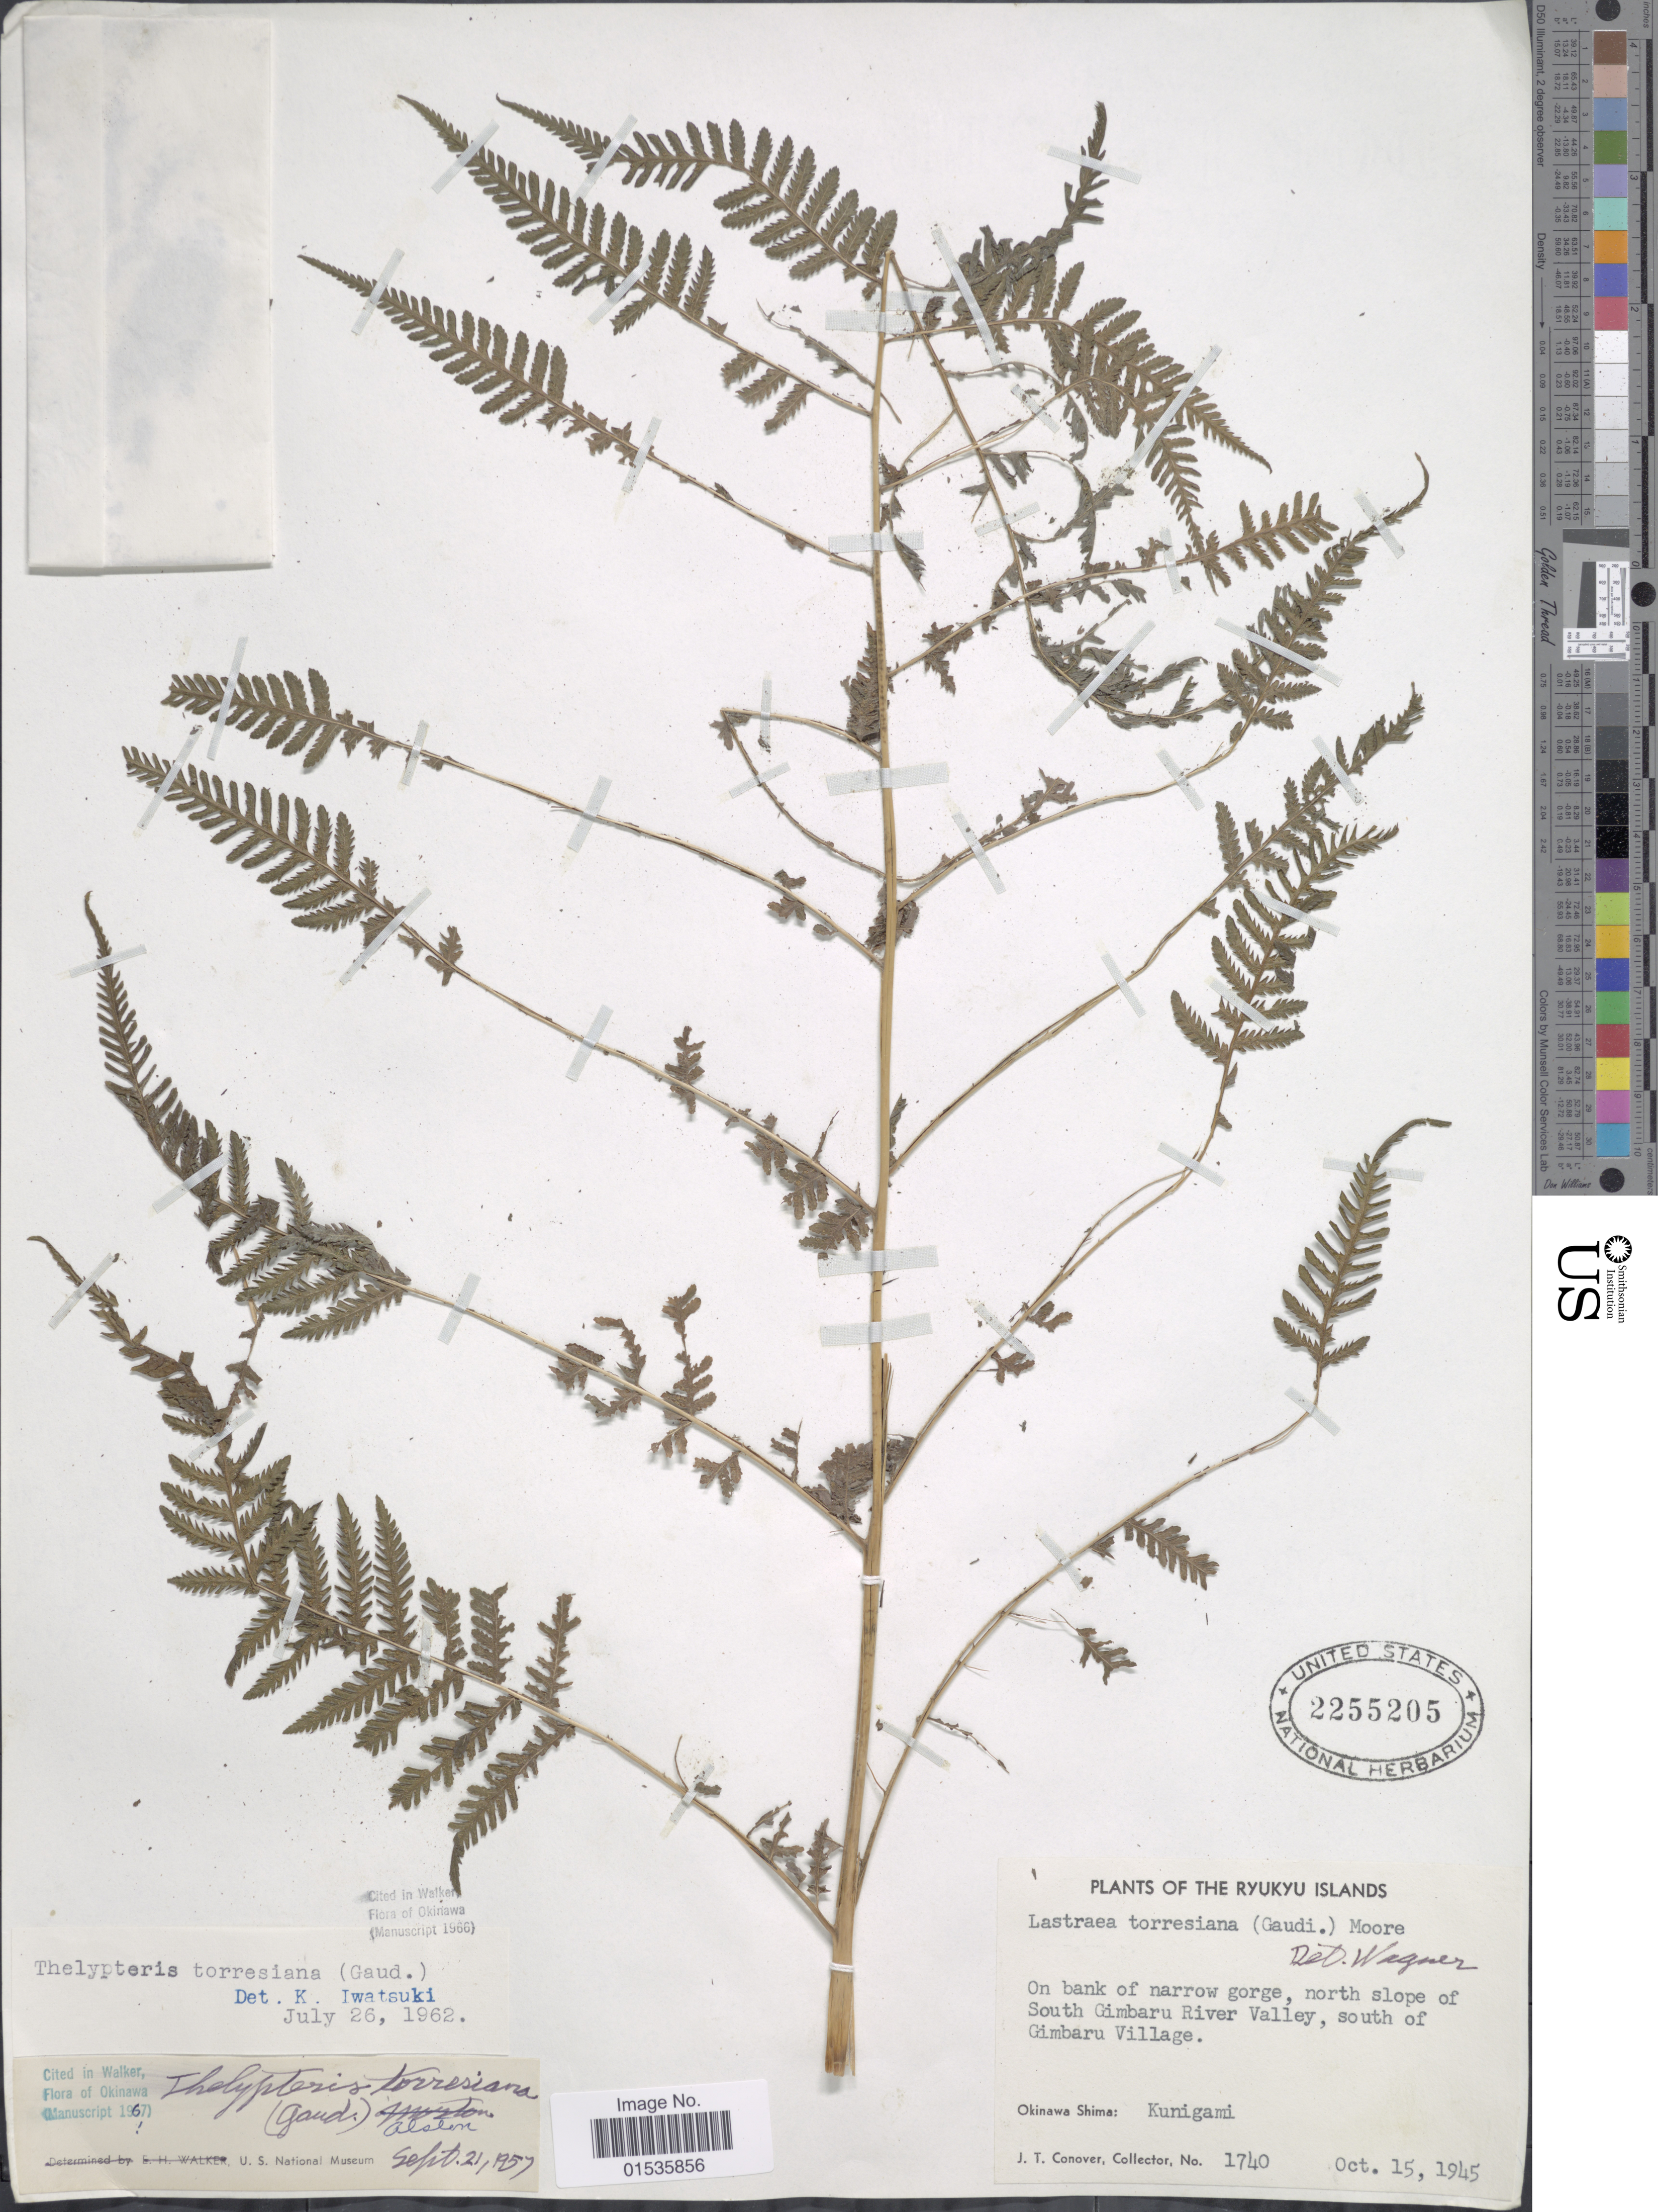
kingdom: Plantae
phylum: Tracheophyta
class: Polypodiopsida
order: Polypodiales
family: Thelypteridaceae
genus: Macrothelypteris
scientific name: Macrothelypteris torresiana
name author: (Gaudich.) Ching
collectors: J. T. Conover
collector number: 1740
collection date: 1945-10-15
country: Japan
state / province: Okinawa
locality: Ryukyu Islands. On bank of narrow gorge, north slope of South Gimbaru River Valley, south of Gimbaru Village,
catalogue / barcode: US 2255205